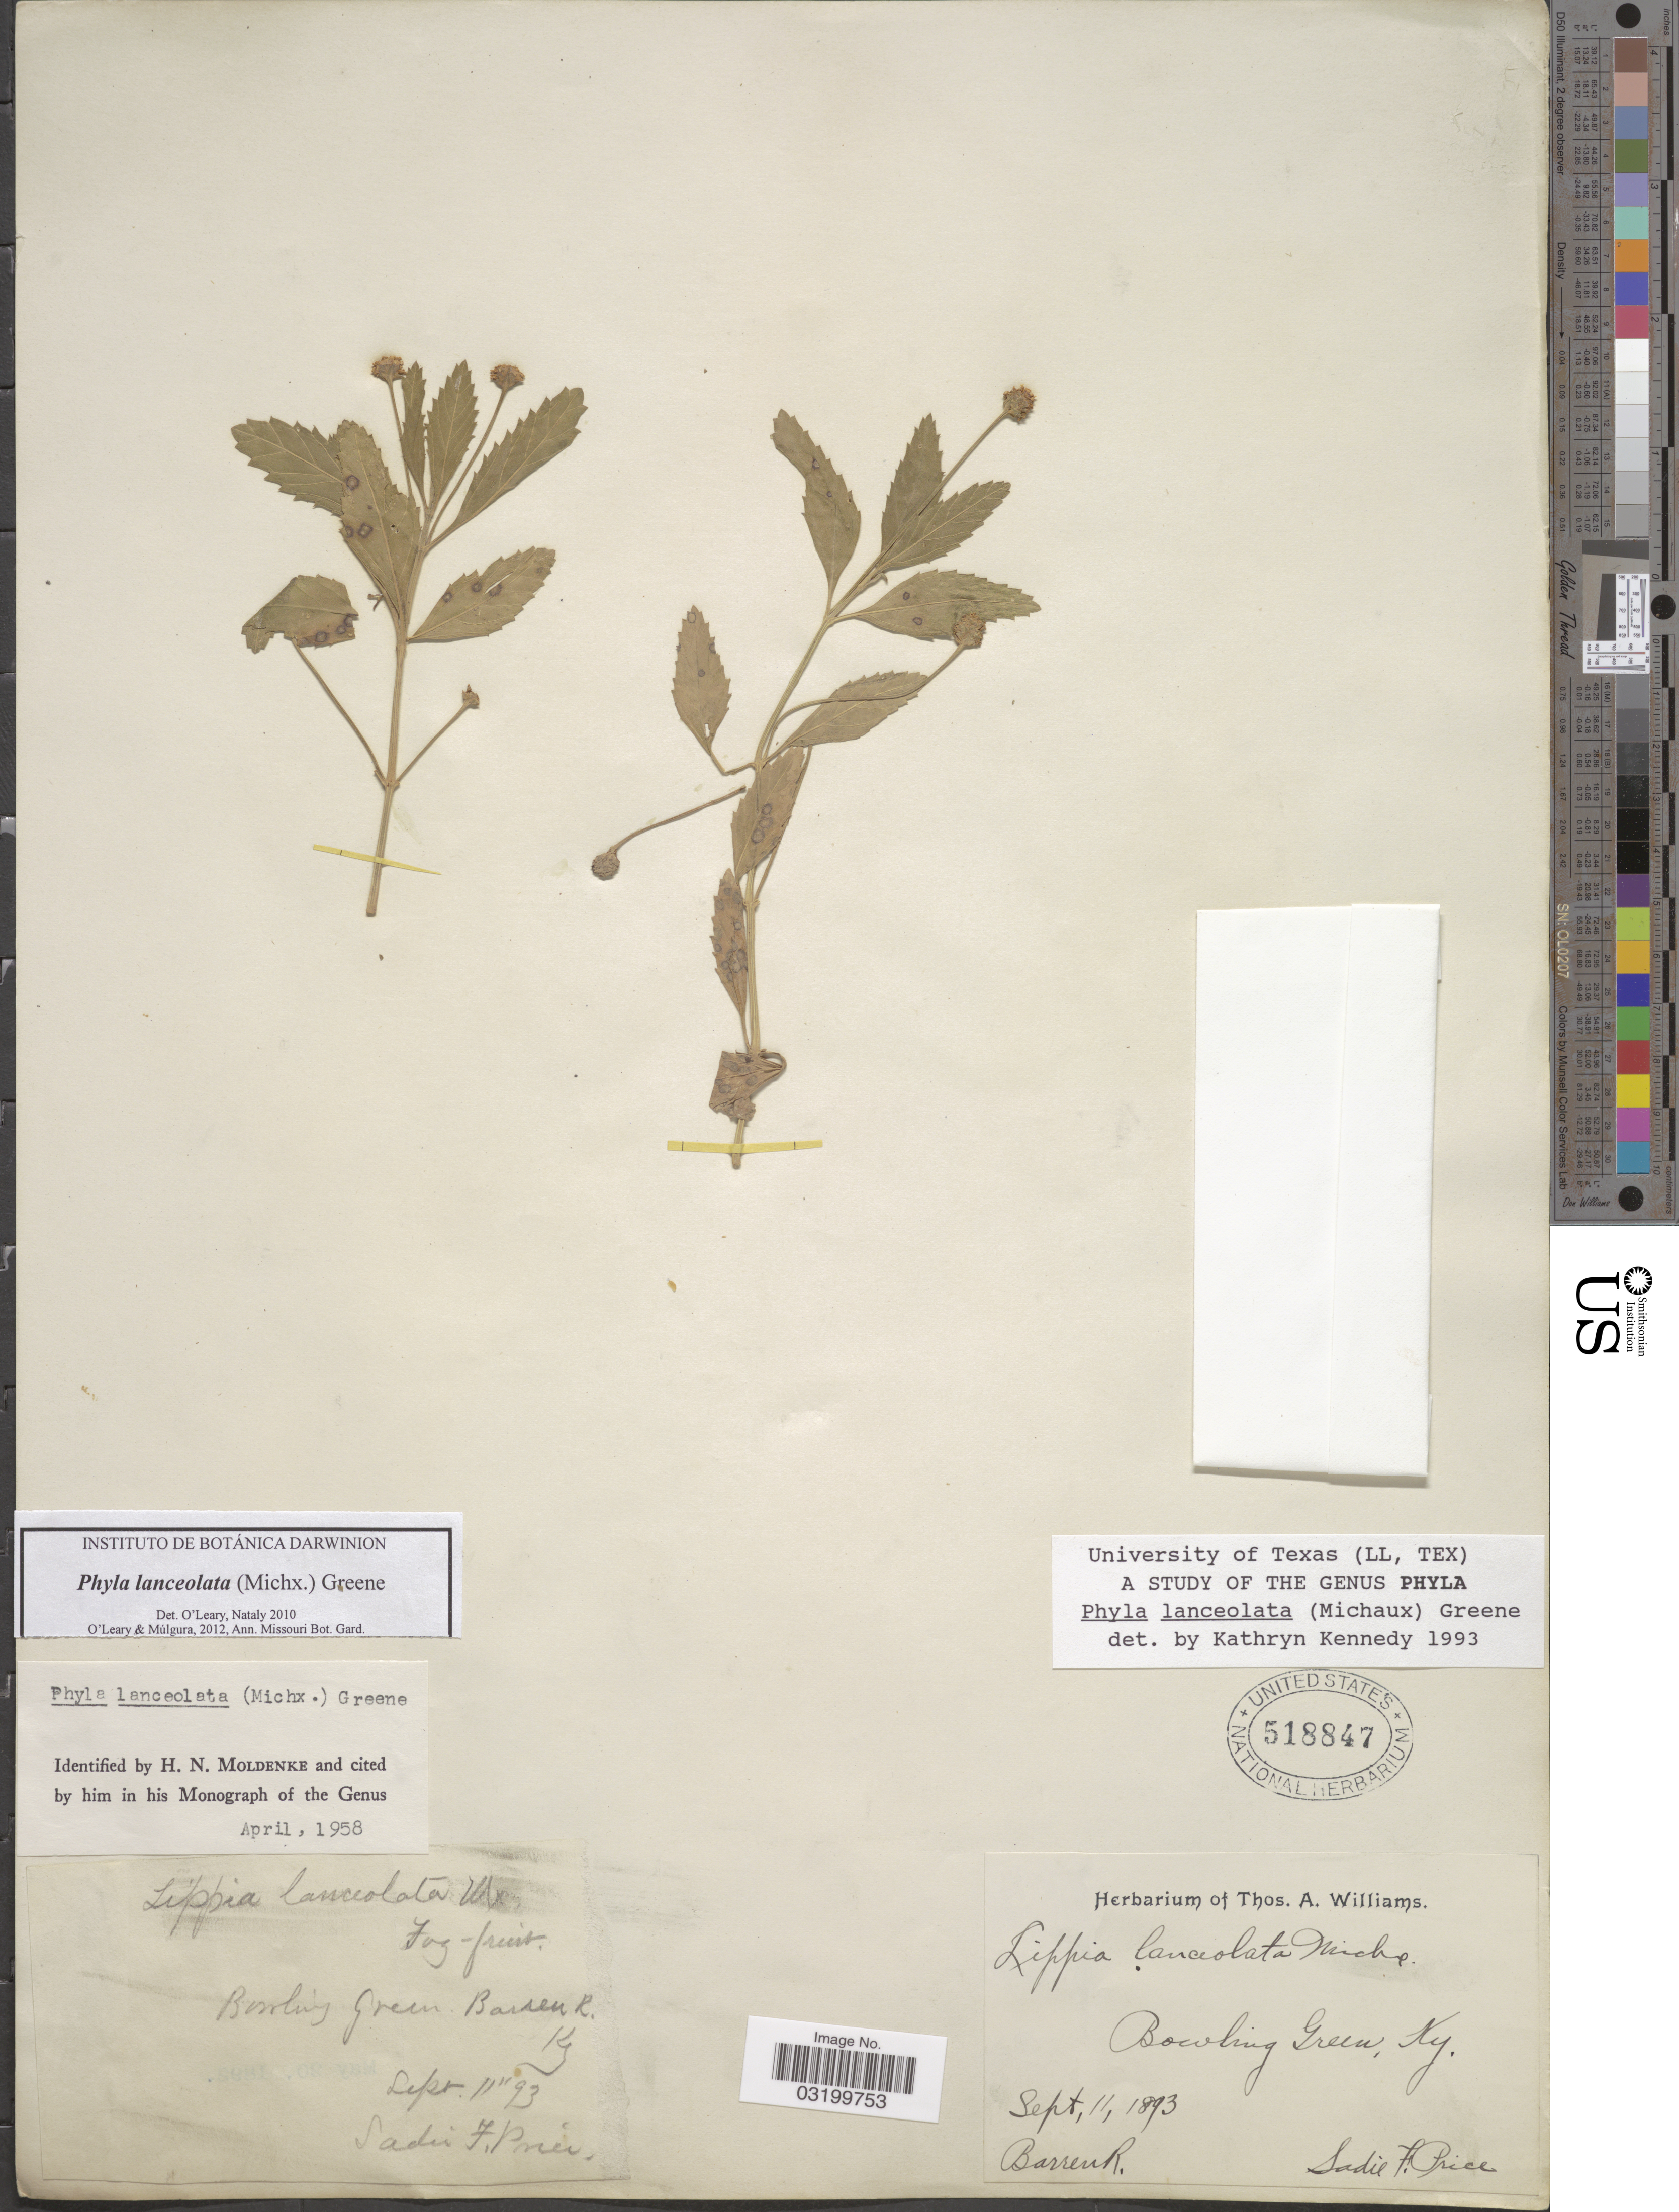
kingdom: Plantae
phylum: Tracheophyta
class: Magnoliopsida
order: Lamiales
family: Verbenaceae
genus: Phyla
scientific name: Phyla lanceolata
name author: (Michx.) Greene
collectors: S. Price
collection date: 1893-09-11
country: United States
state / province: Kentucky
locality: Bowling Green. Barren R.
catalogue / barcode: US 518847